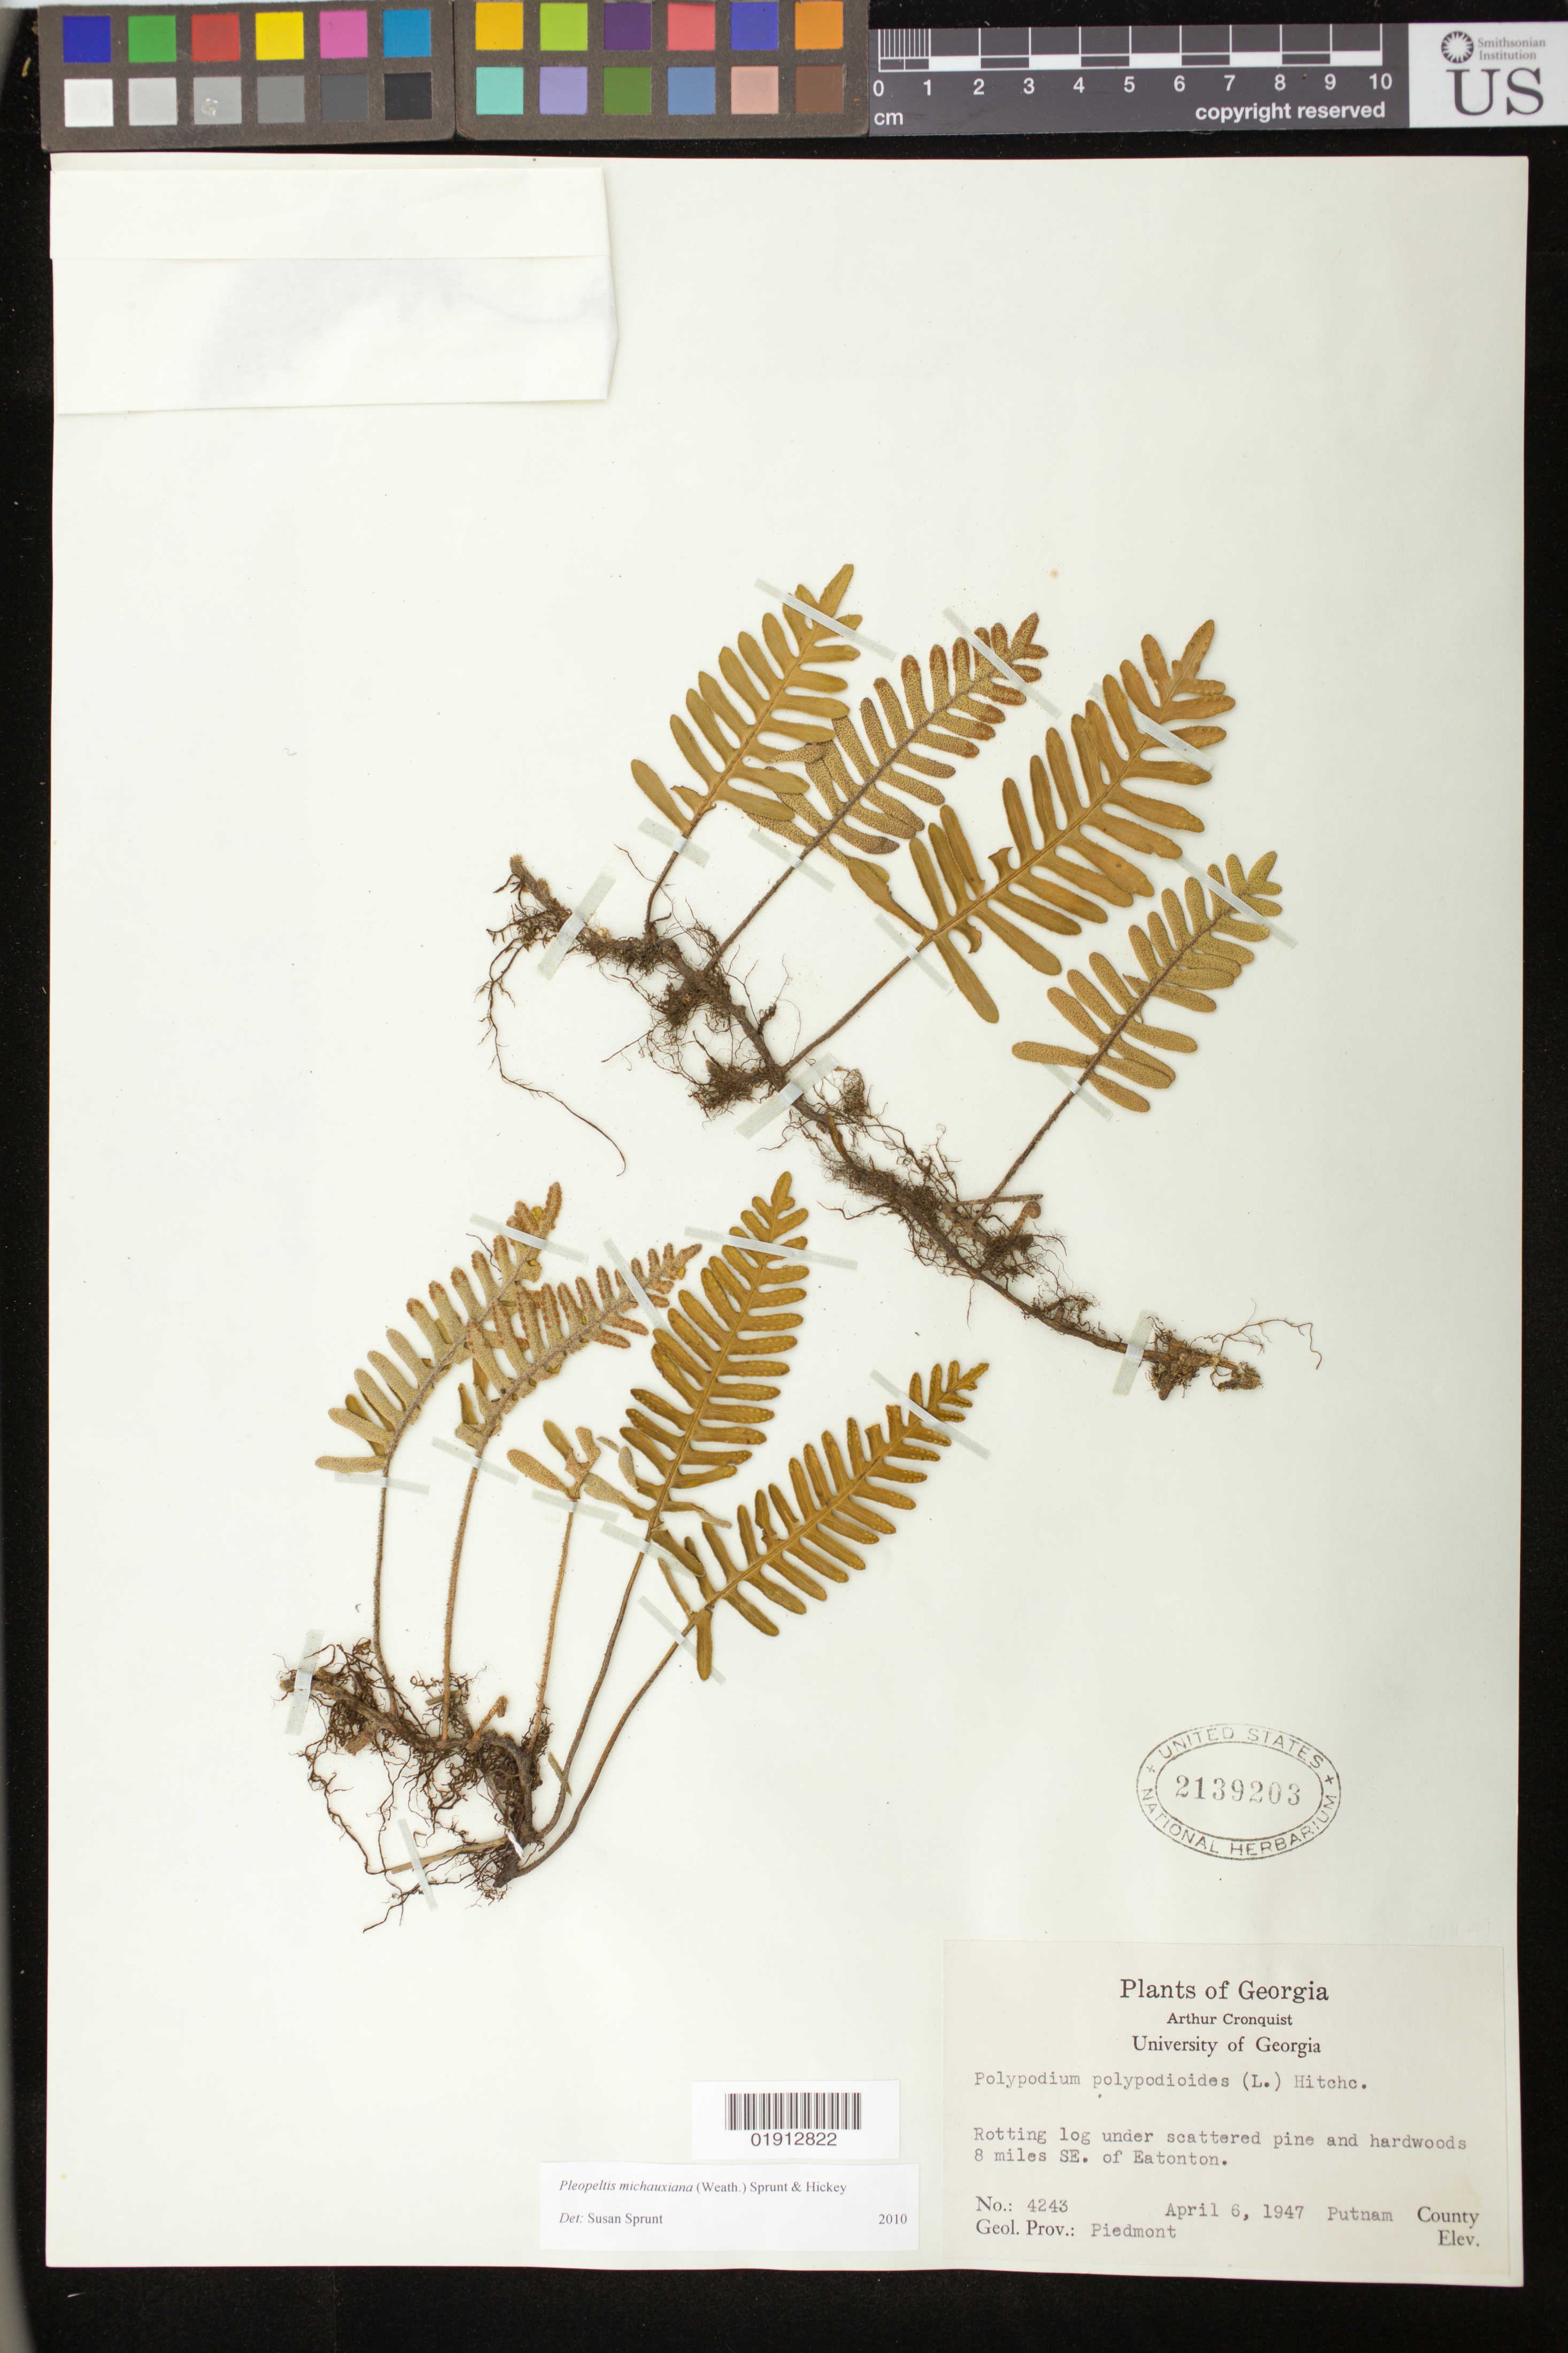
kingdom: Plantae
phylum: Tracheophyta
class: Polypodiopsida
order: Polypodiales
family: Polypodiaceae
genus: Pleopeltis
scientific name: Pleopeltis michauxiana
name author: (Weath.) Hickey & Sprunt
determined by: Sprunt, S. V.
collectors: A. J. Cronquist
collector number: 4243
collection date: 1947-04-06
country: United States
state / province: Georgia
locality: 8 miles SE of Eatonton, Putnam County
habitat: Rotting log under scattered pine and hardwoods. Piedmont.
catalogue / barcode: US 2139203